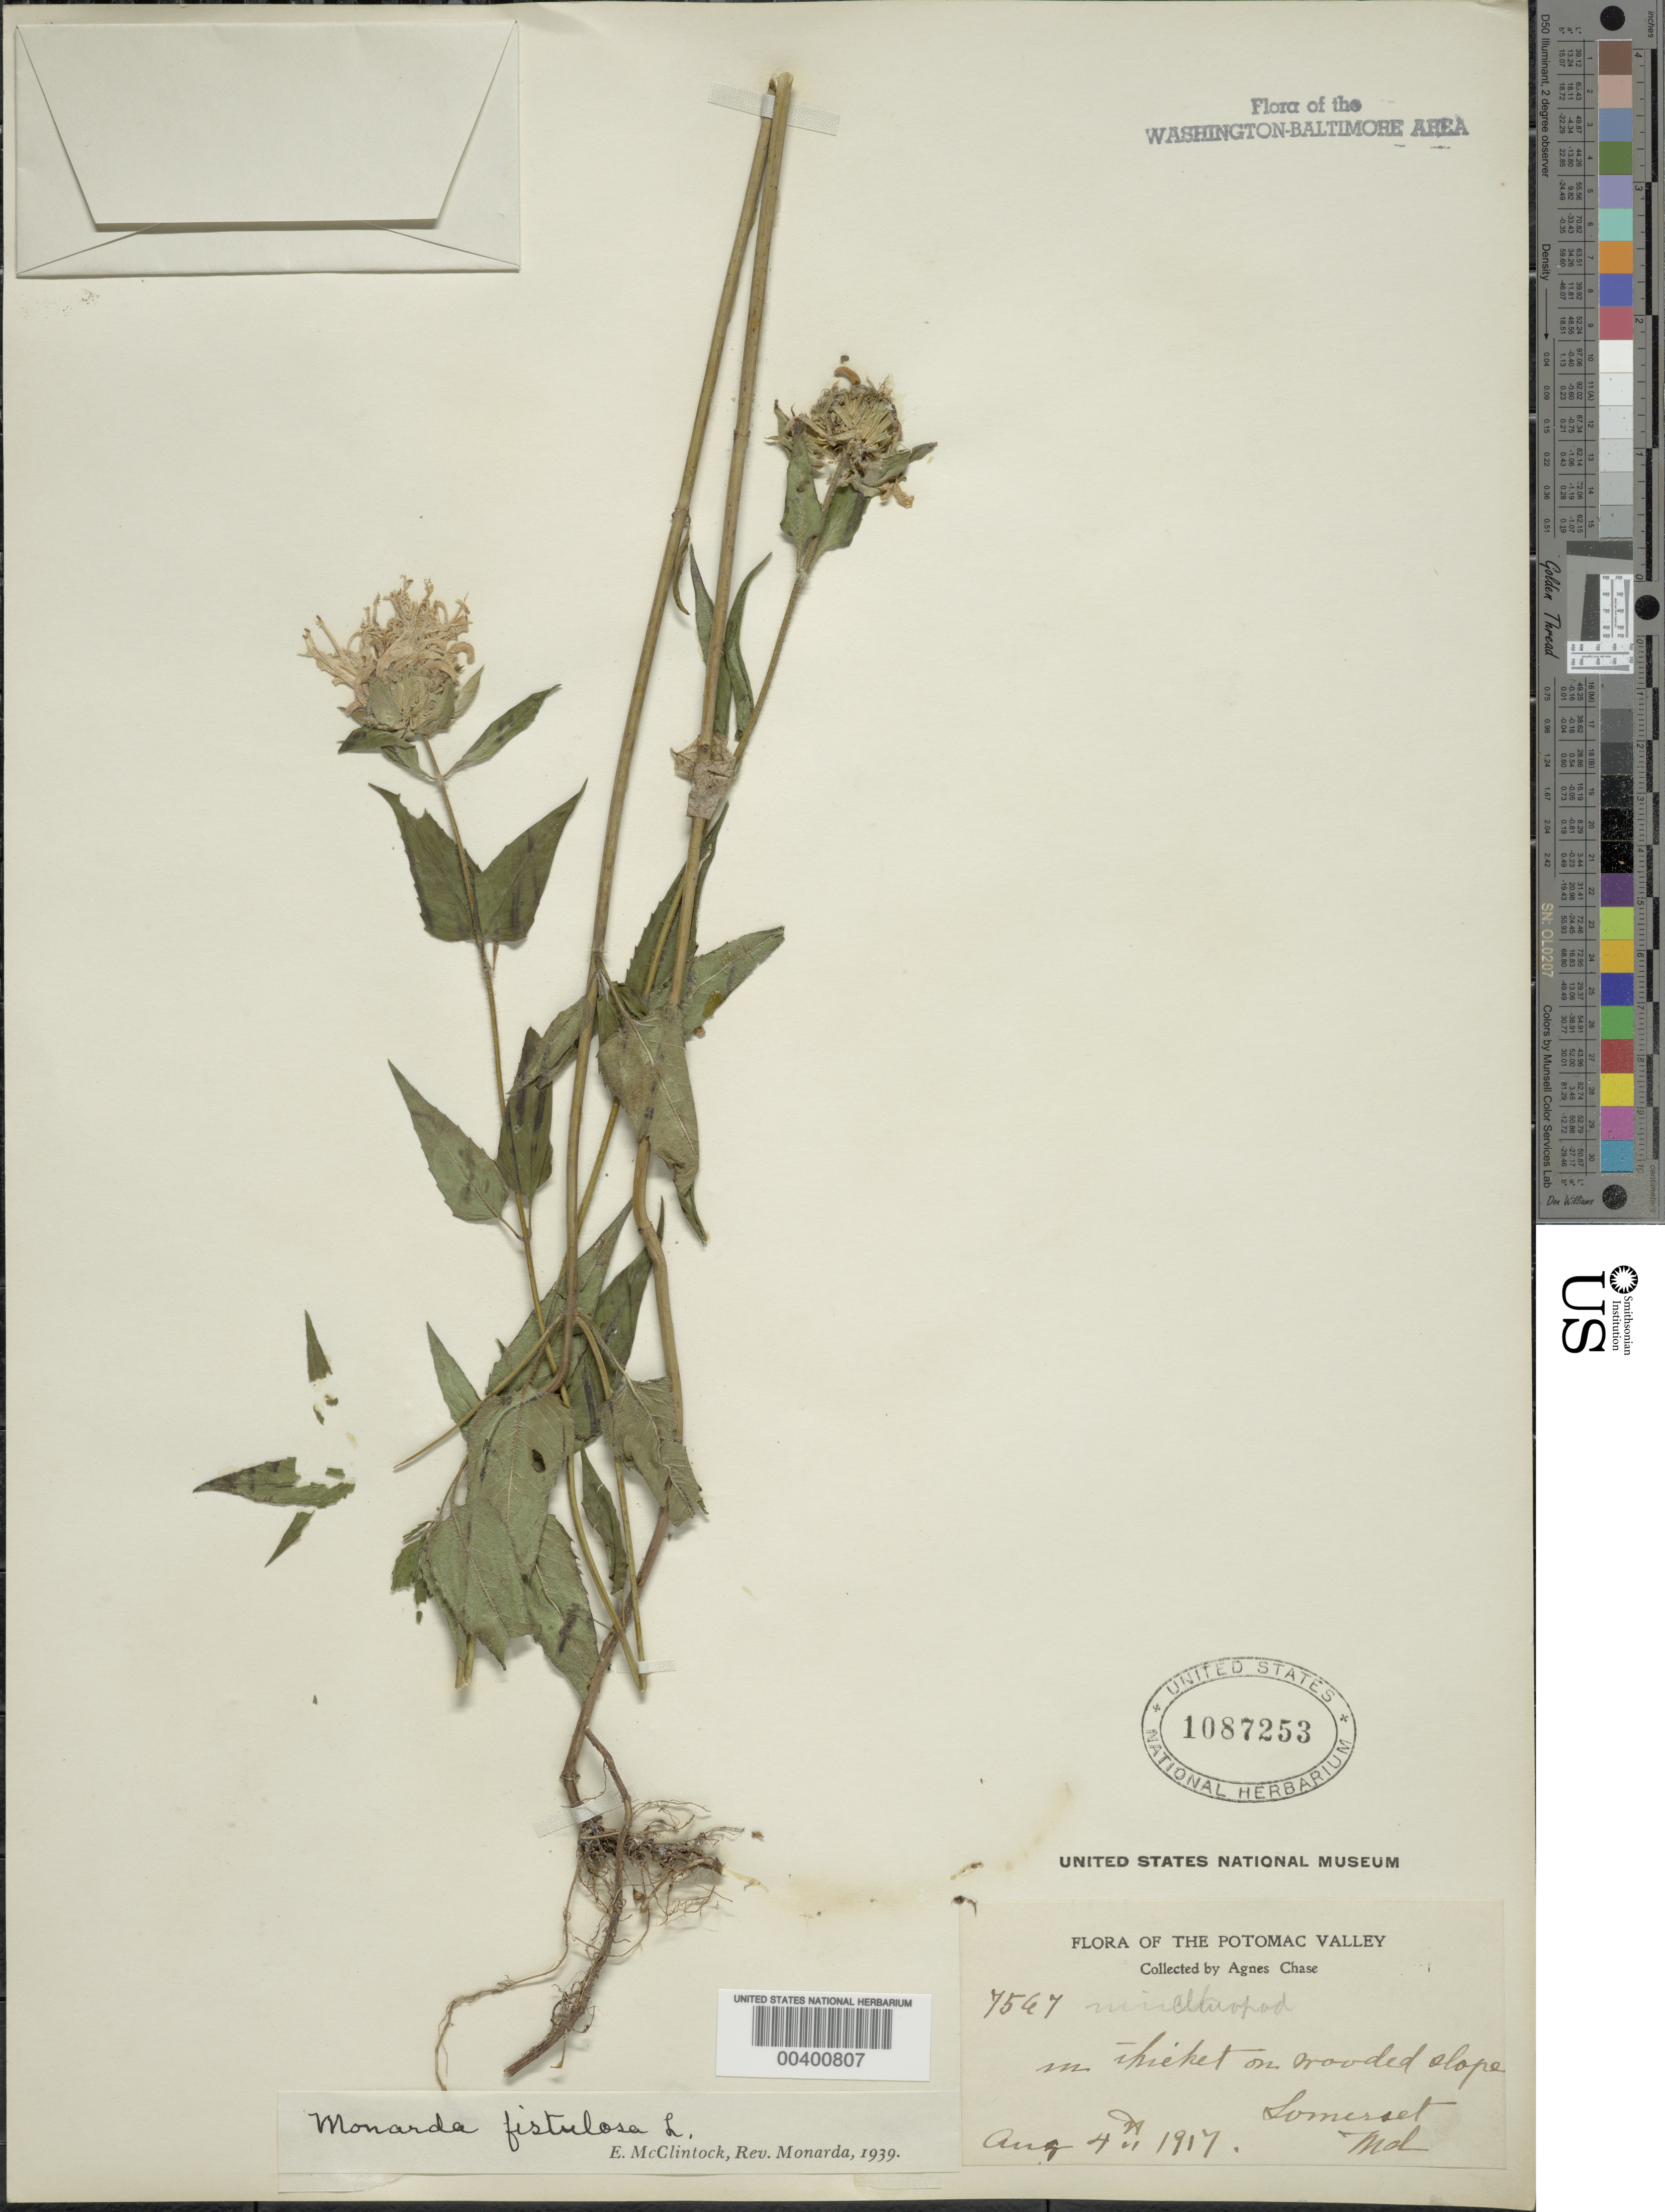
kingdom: Plantae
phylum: Tracheophyta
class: Magnoliopsida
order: Lamiales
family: Lamiaceae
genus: Monarda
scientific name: Monarda fistulosa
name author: L.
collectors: A. Chase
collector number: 7567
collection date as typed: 04 Aug 1917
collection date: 1917-08-04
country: United States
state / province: Maryland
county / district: Montgomery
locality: Somerset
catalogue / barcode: US 1087253